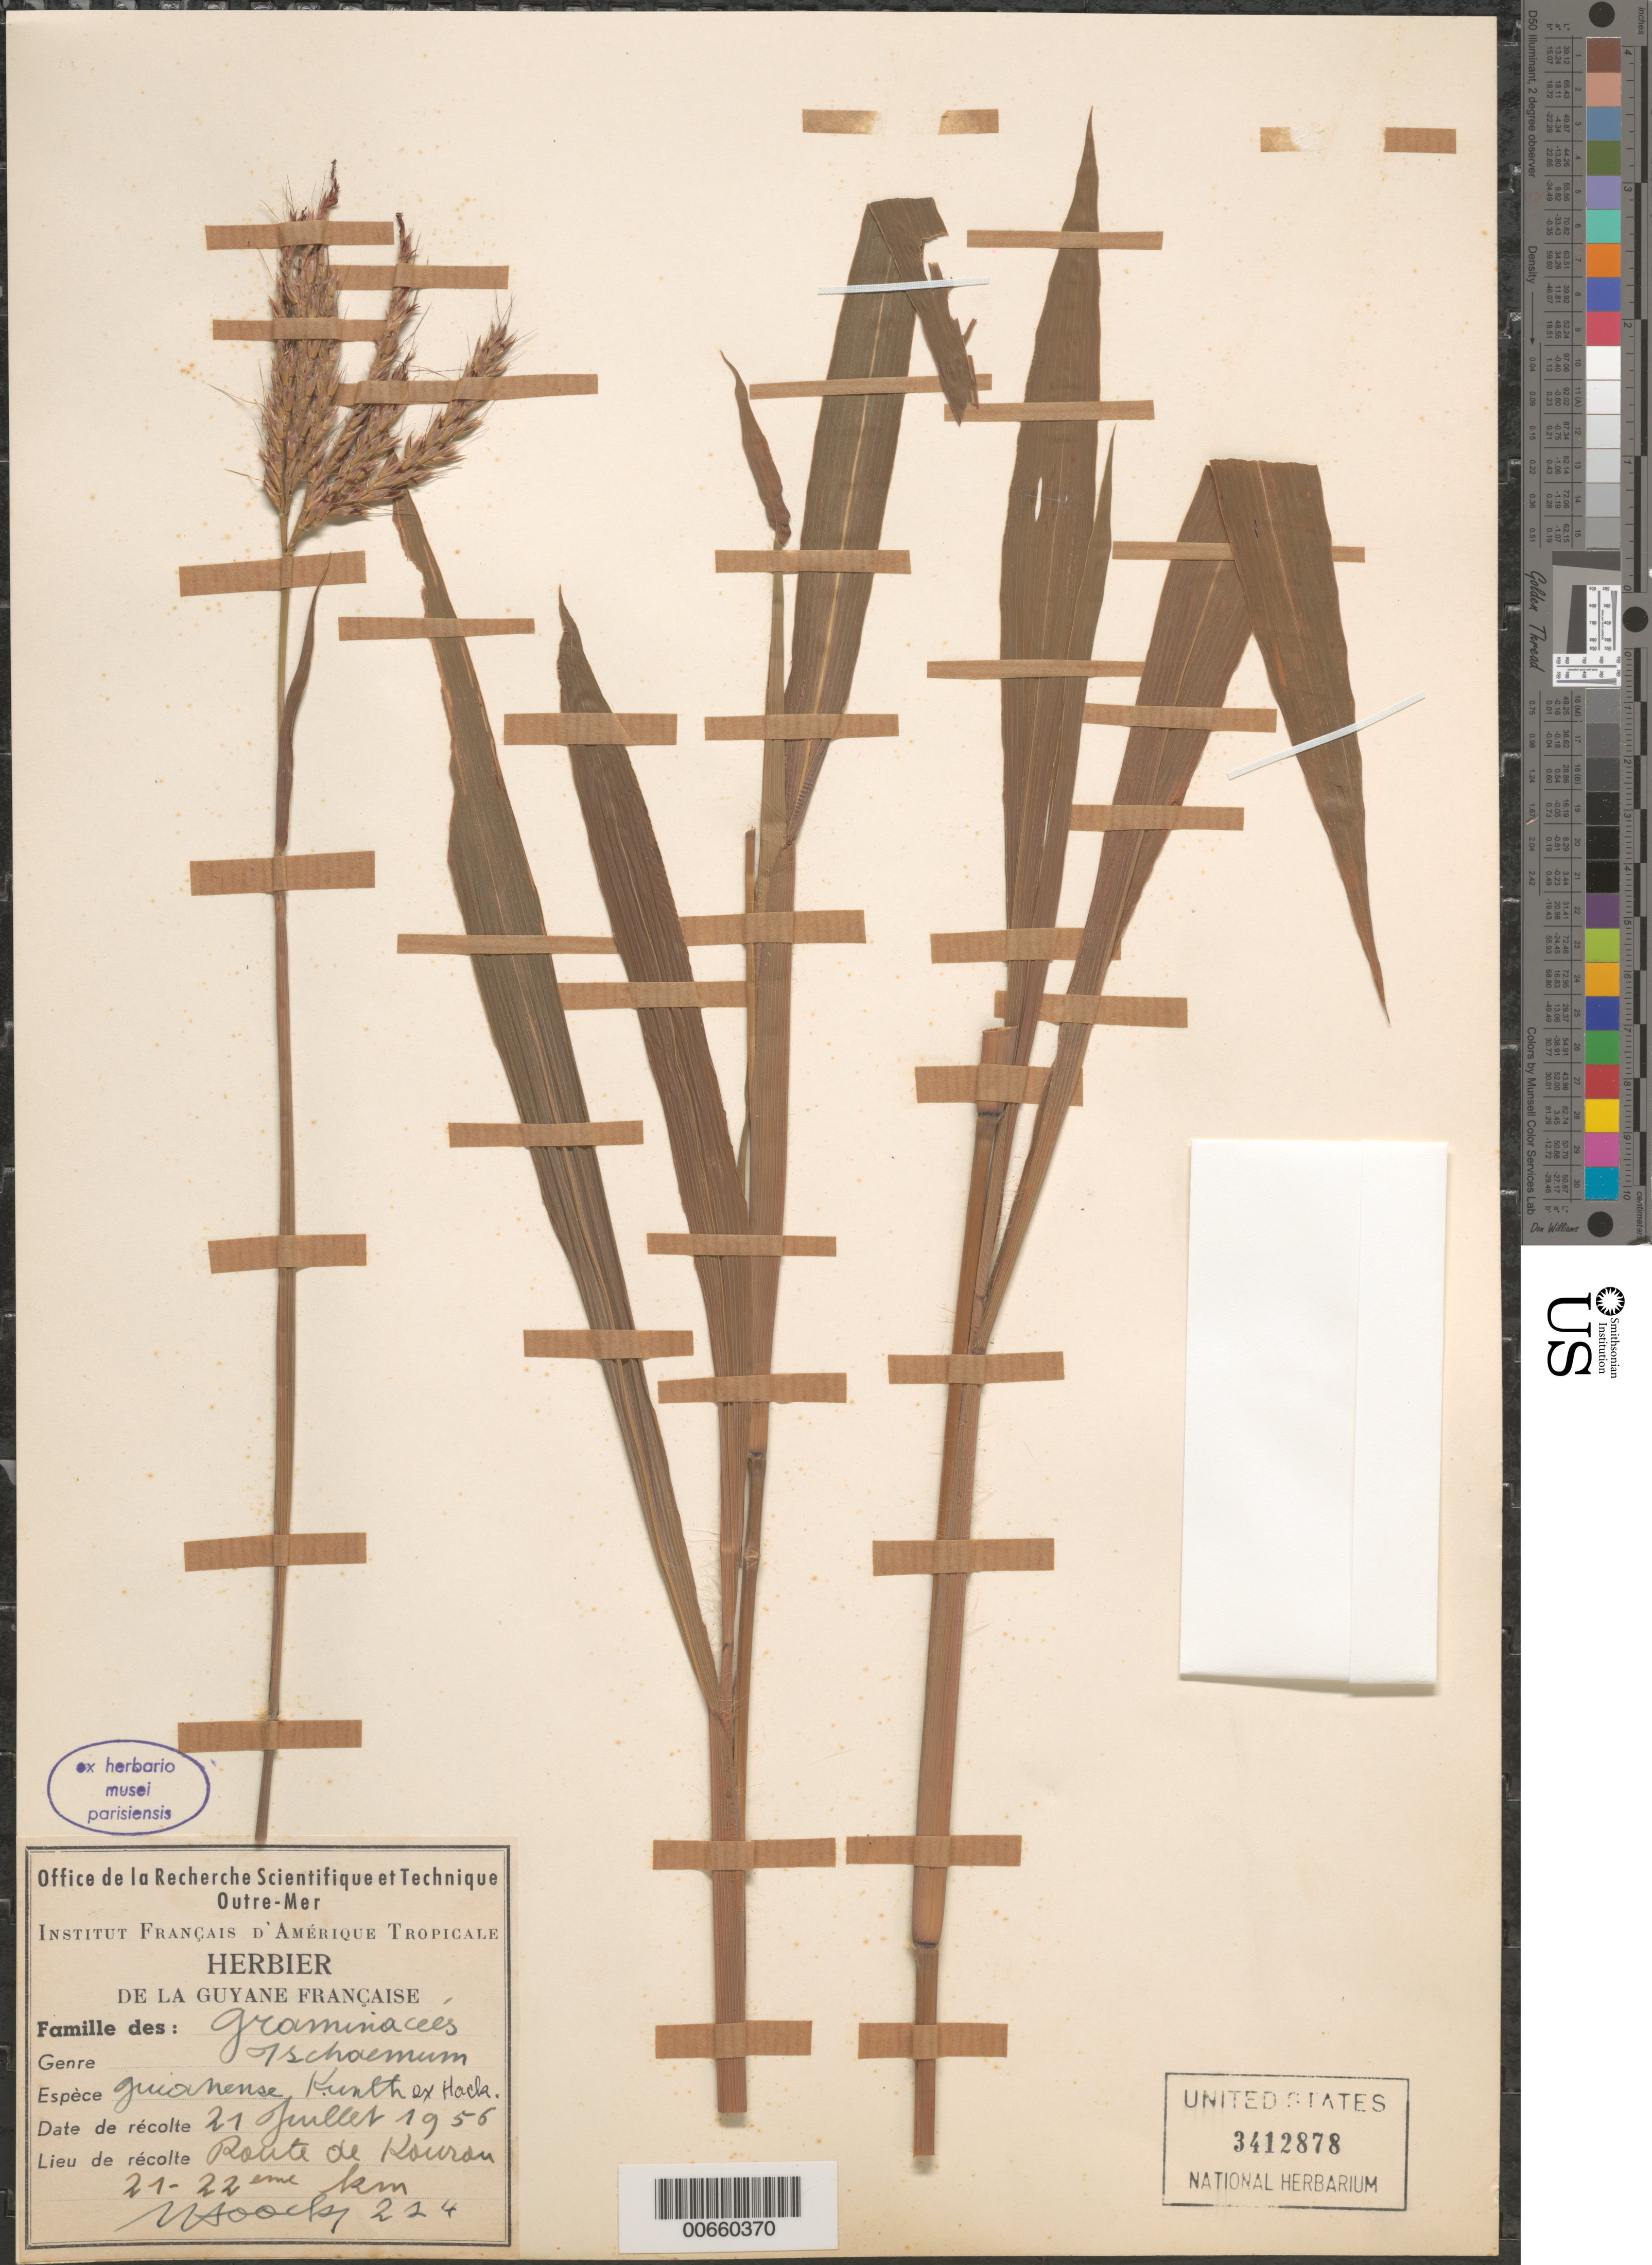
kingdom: Plantae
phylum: Tracheophyta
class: Liliopsida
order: Poales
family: Poaceae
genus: Ischaemum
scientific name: Ischaemum guianense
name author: Kunth ex Hack.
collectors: J. Hoock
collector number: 214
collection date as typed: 21-Jul-56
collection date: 1956-07-21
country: French Guiana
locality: Route de Kourou, km 21-22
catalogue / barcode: US 3412878